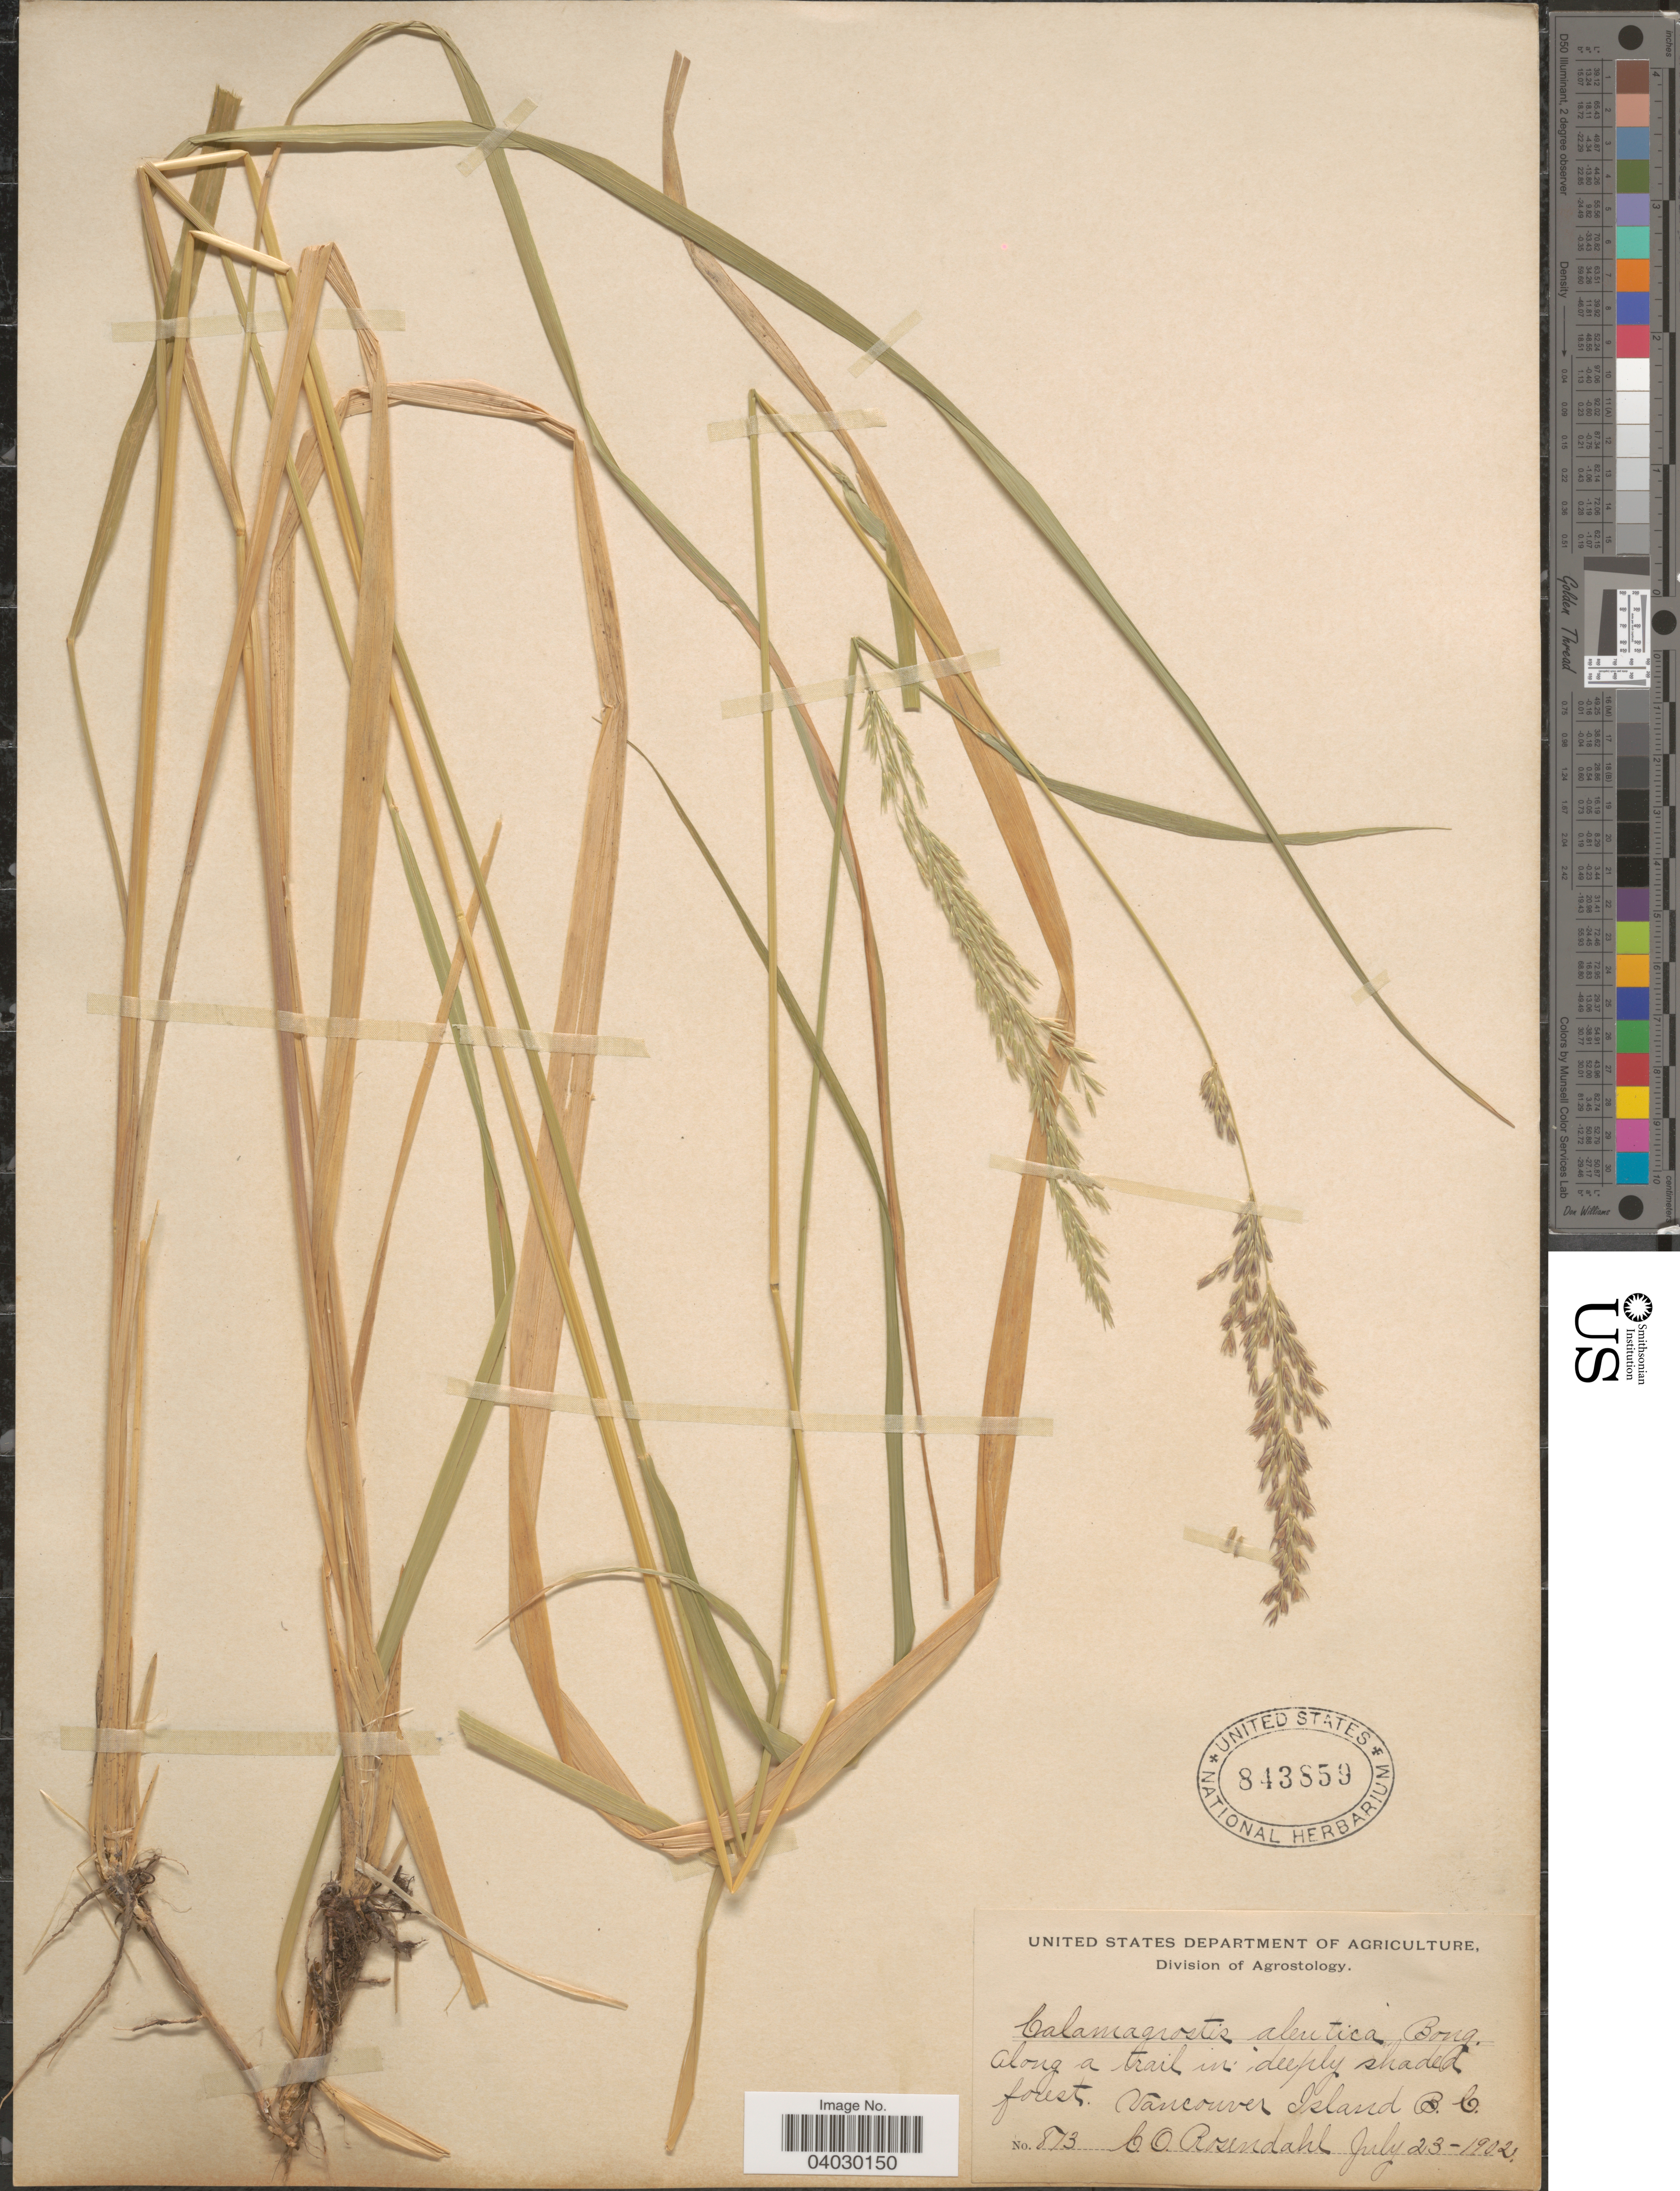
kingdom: Plantae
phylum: Tracheophyta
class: Liliopsida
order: Poales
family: Poaceae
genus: Calamagrostis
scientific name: Calamagrostis nutkaensis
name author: (J. Presl) Steud.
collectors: C. O. Rosendahl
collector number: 813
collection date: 1902-07-23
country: Canada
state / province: British Columbia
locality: Vancouver Island.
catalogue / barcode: US 843859